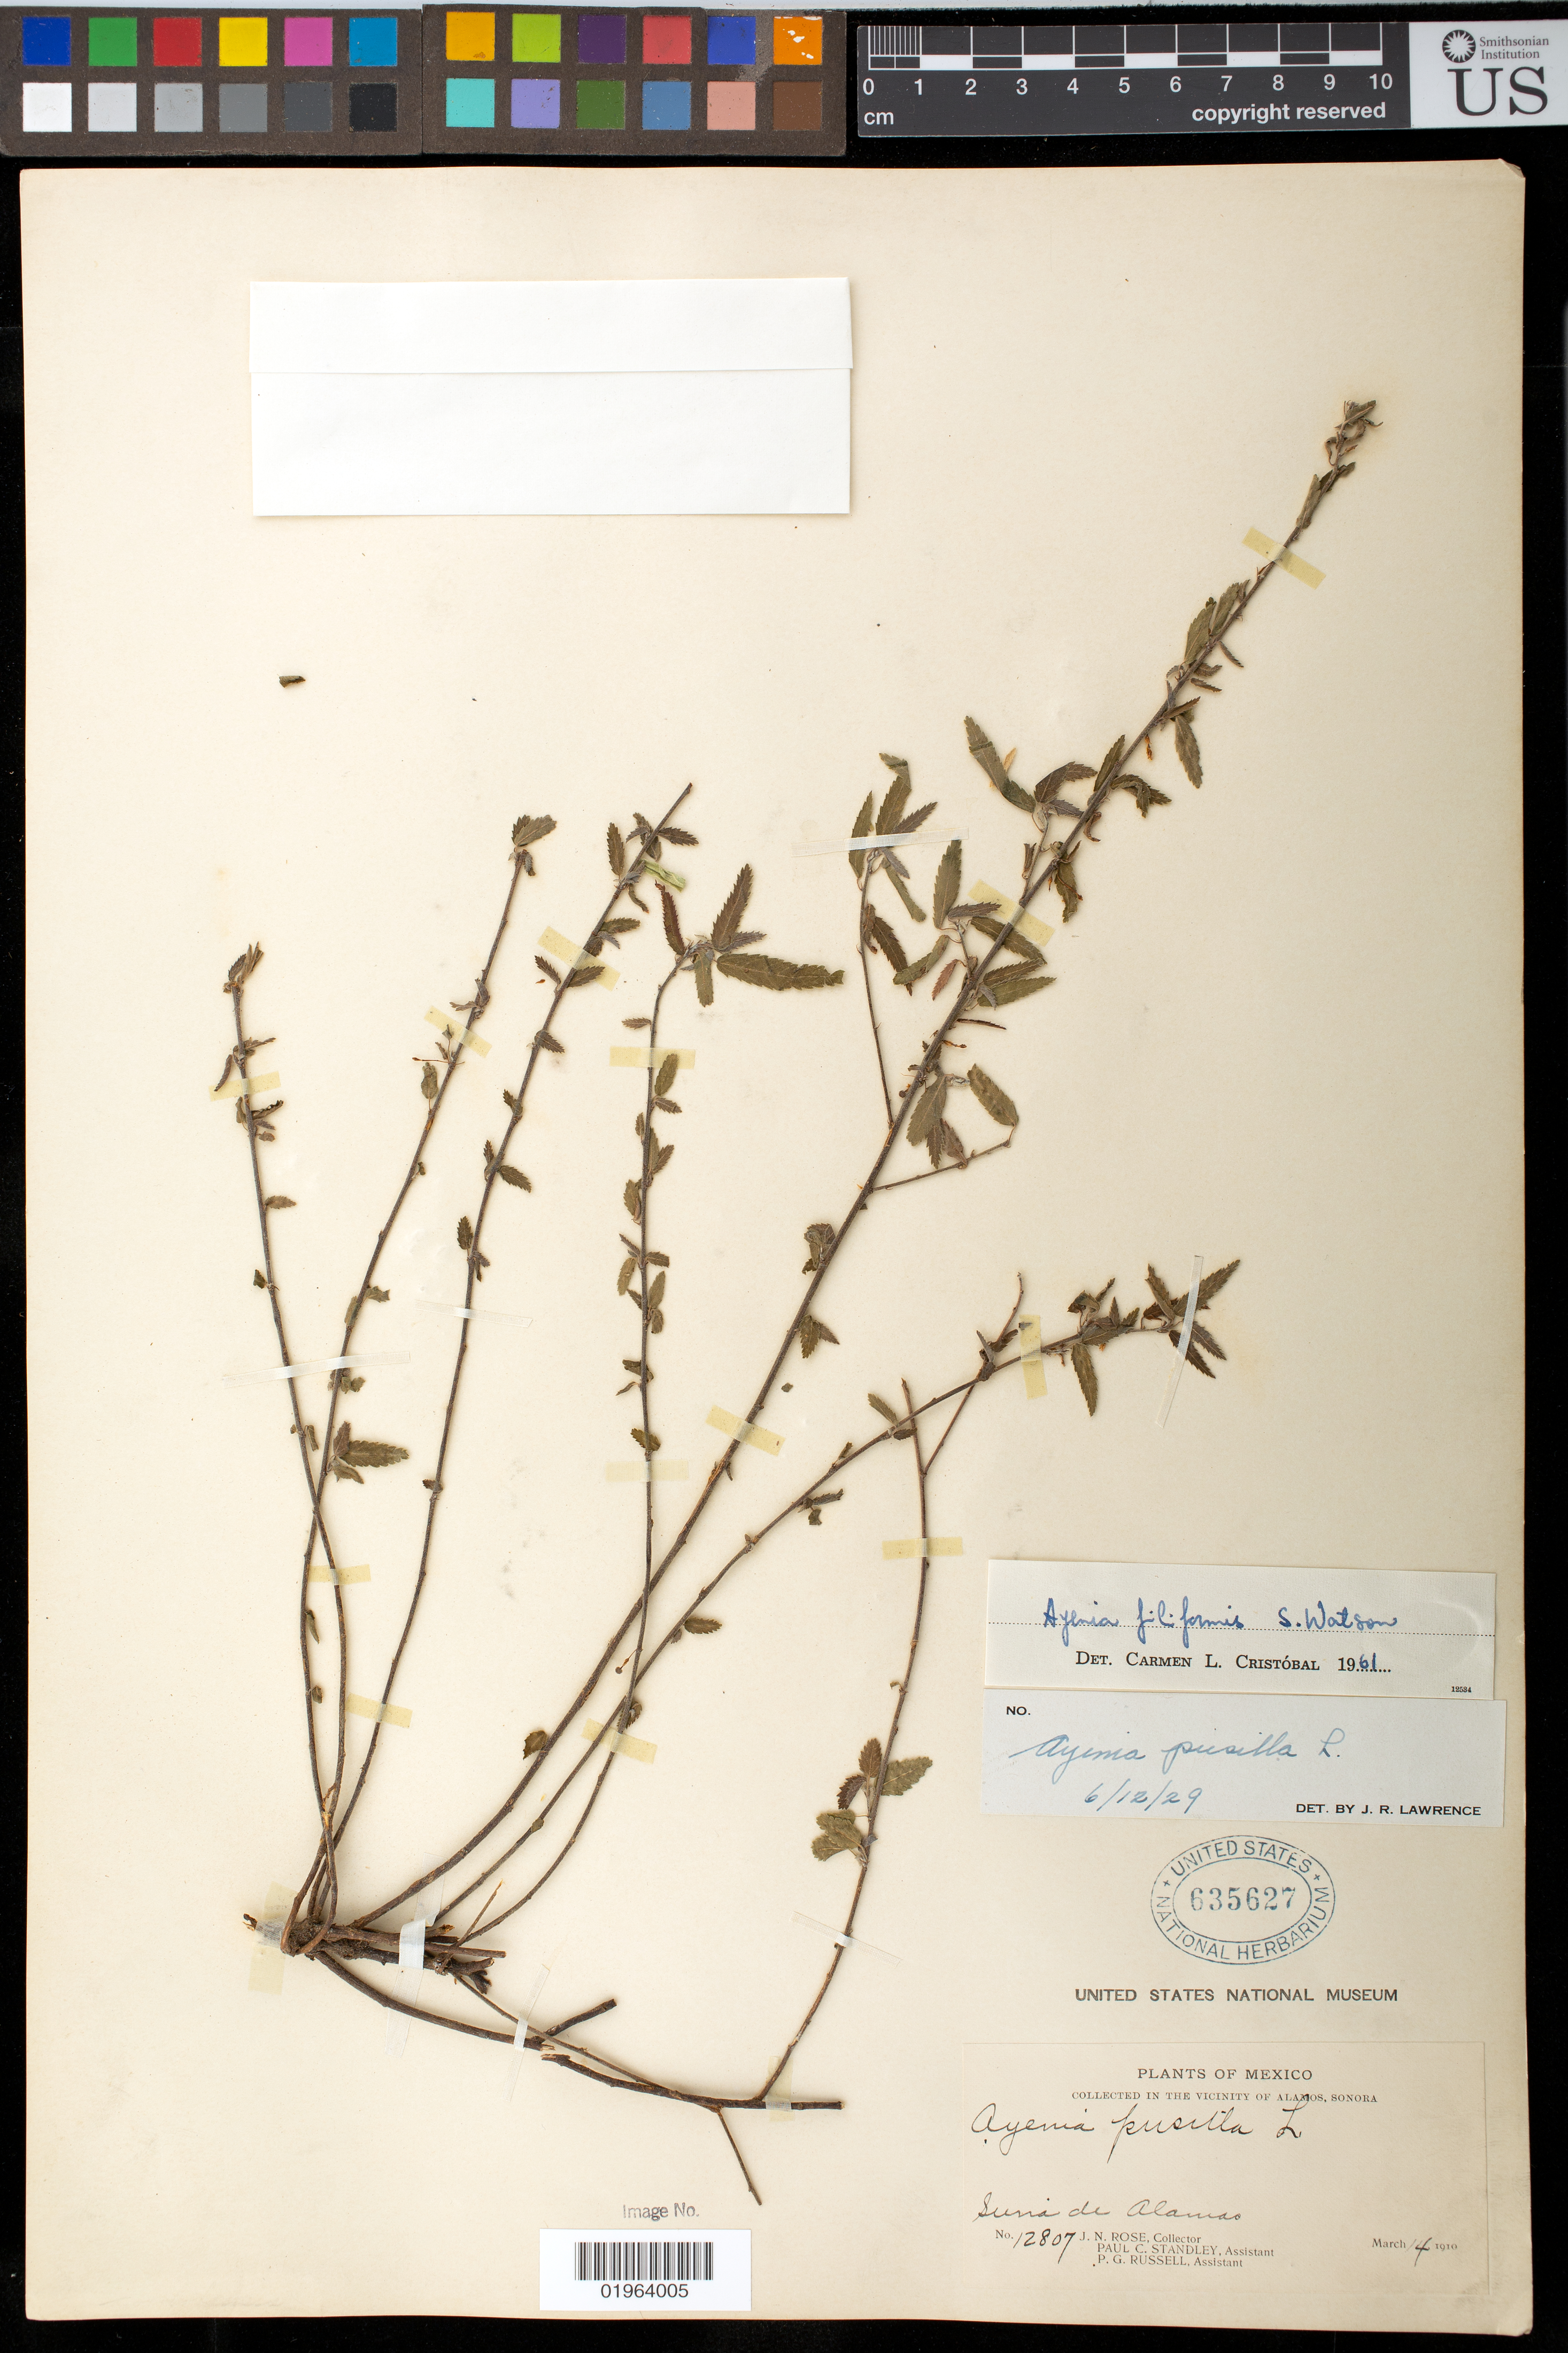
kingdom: Plantae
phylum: Tracheophyta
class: Magnoliopsida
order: Malvales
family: Malvaceae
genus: Ayenia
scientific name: Ayenia filiformis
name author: S. Watson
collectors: J. N. Rose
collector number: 12807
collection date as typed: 14 Mar 1910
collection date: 1910-03-14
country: Mexico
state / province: Sonora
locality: Sierra de Alamos.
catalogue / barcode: US 635627